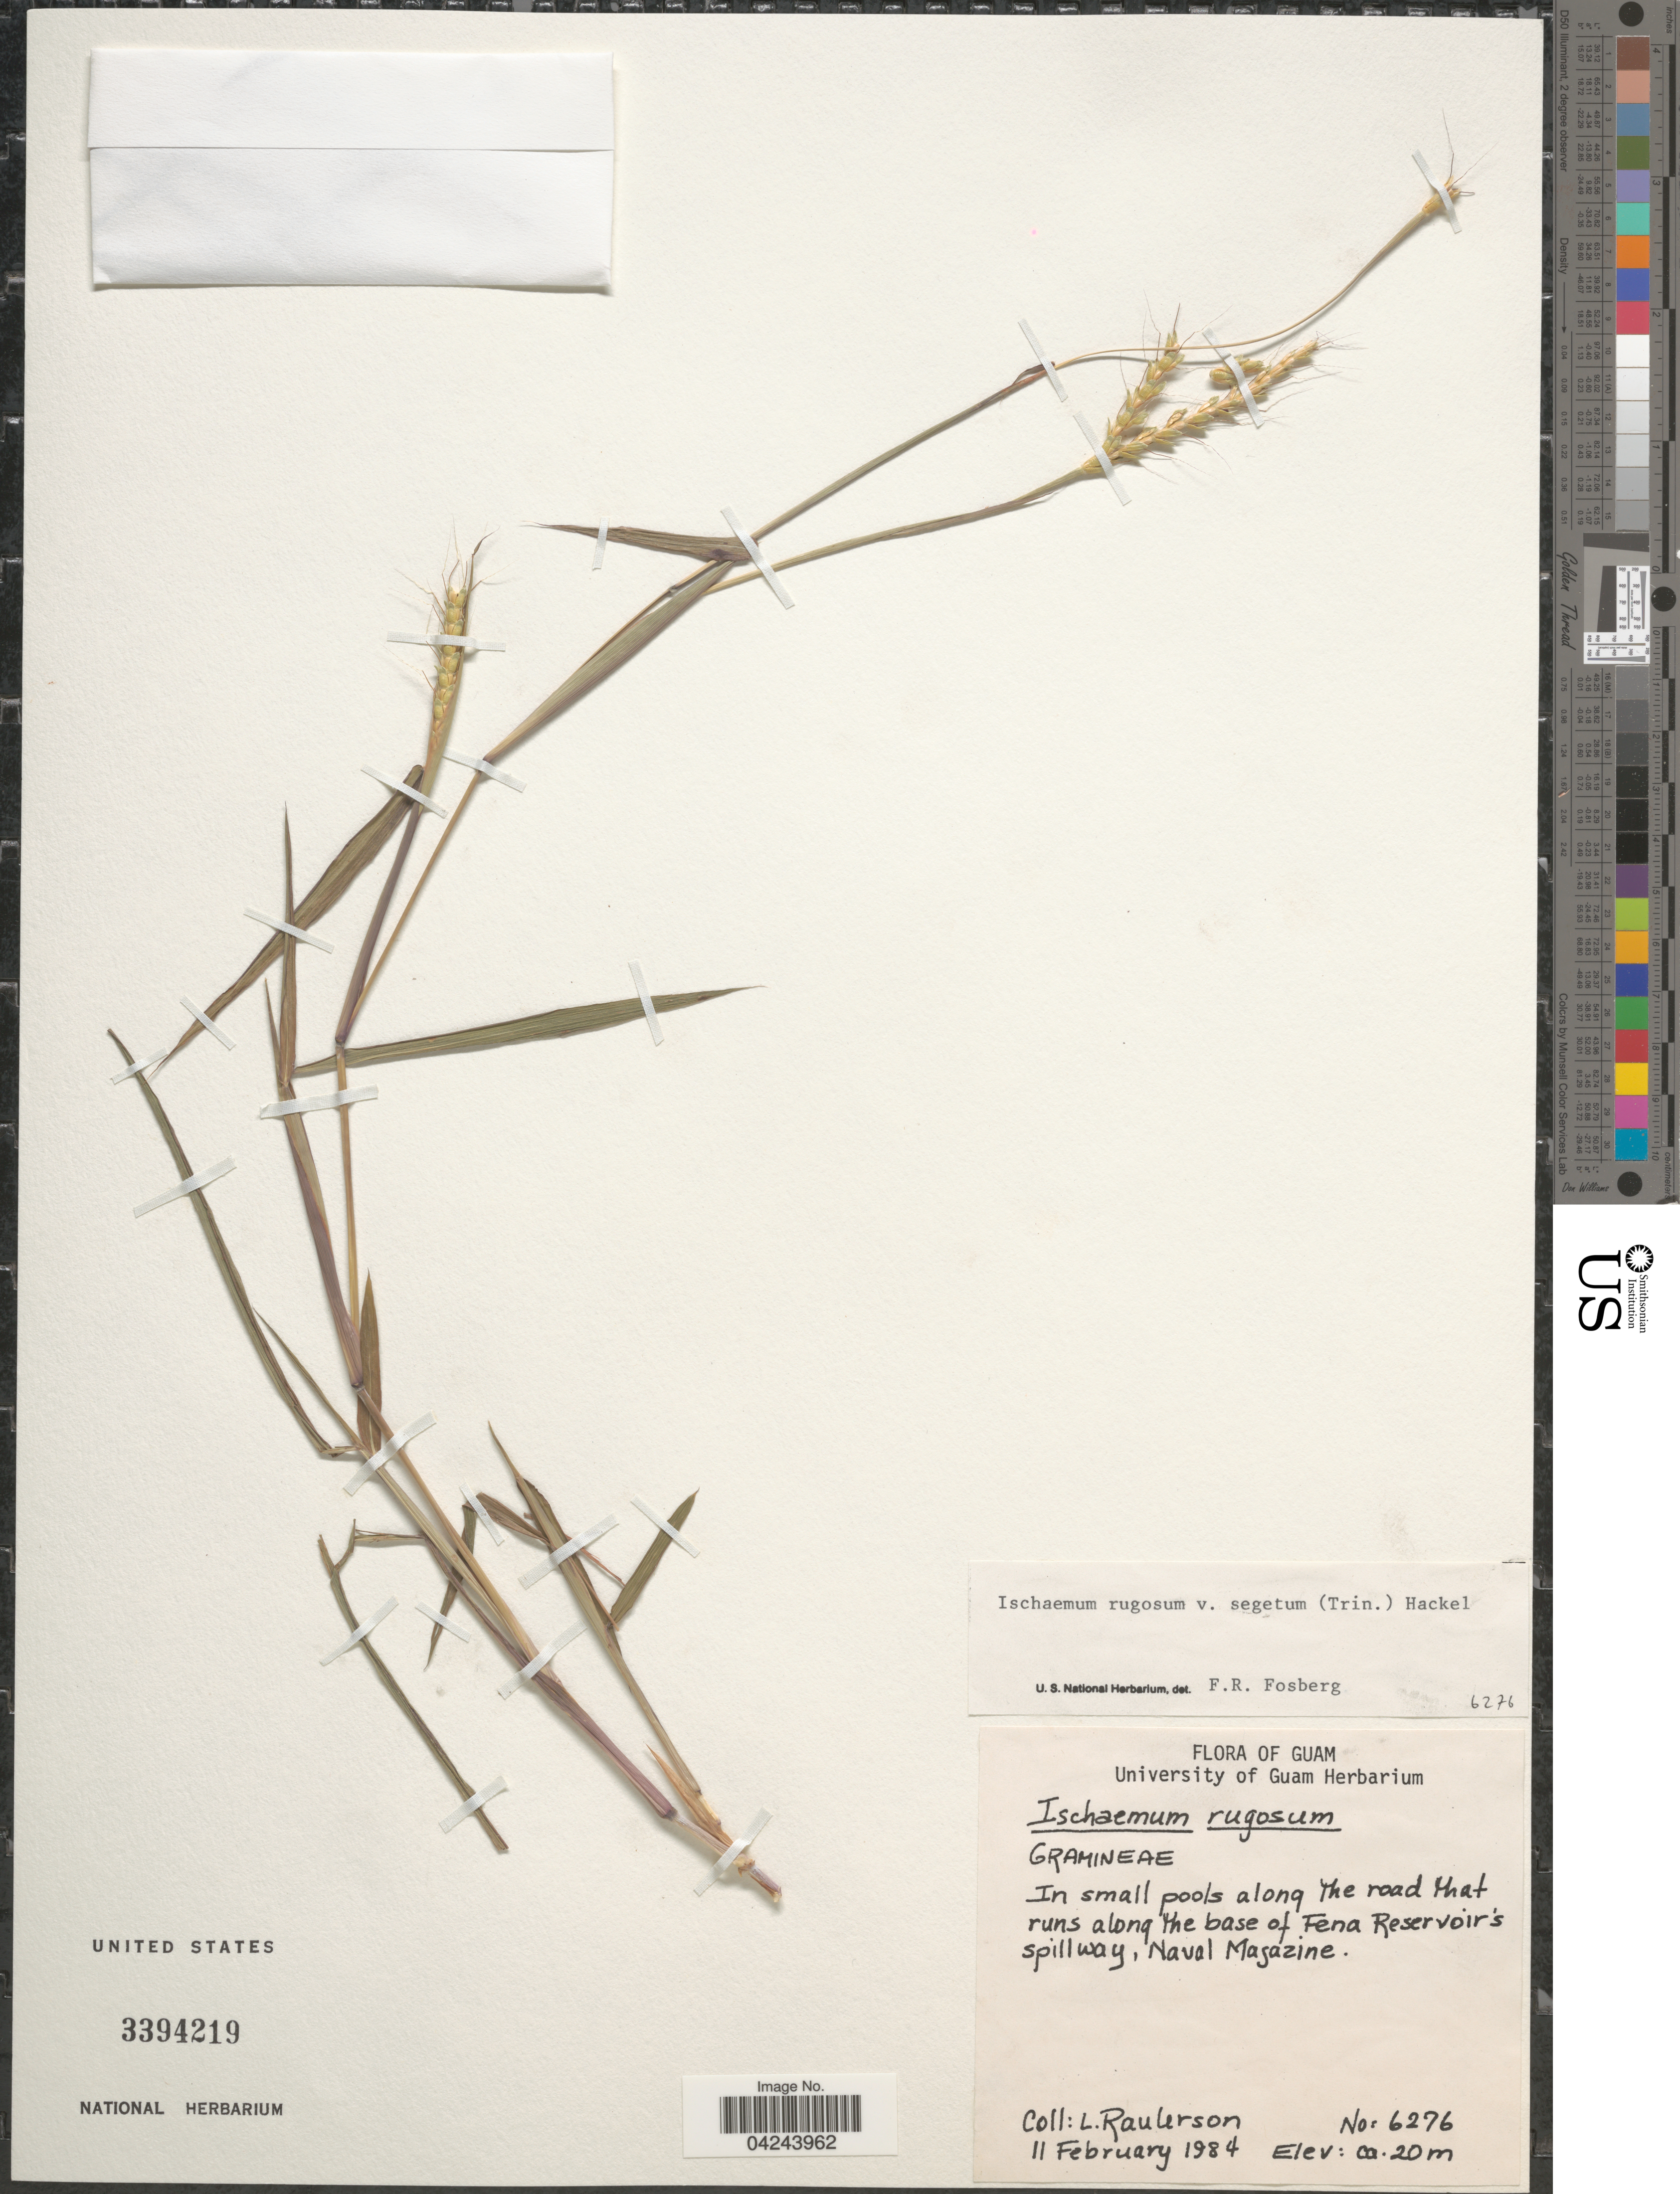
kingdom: Plantae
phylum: Tracheophyta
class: Liliopsida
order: Poales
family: Poaceae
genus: Ischaemum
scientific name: Ischaemum rugosum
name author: Salisb.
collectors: L. Raulerson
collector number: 2676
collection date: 1984-02-11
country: Guam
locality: In small pools along the road that runs along the base of Fena Reservoir's spillway, Naval Magazine.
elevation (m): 20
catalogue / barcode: US 3394219